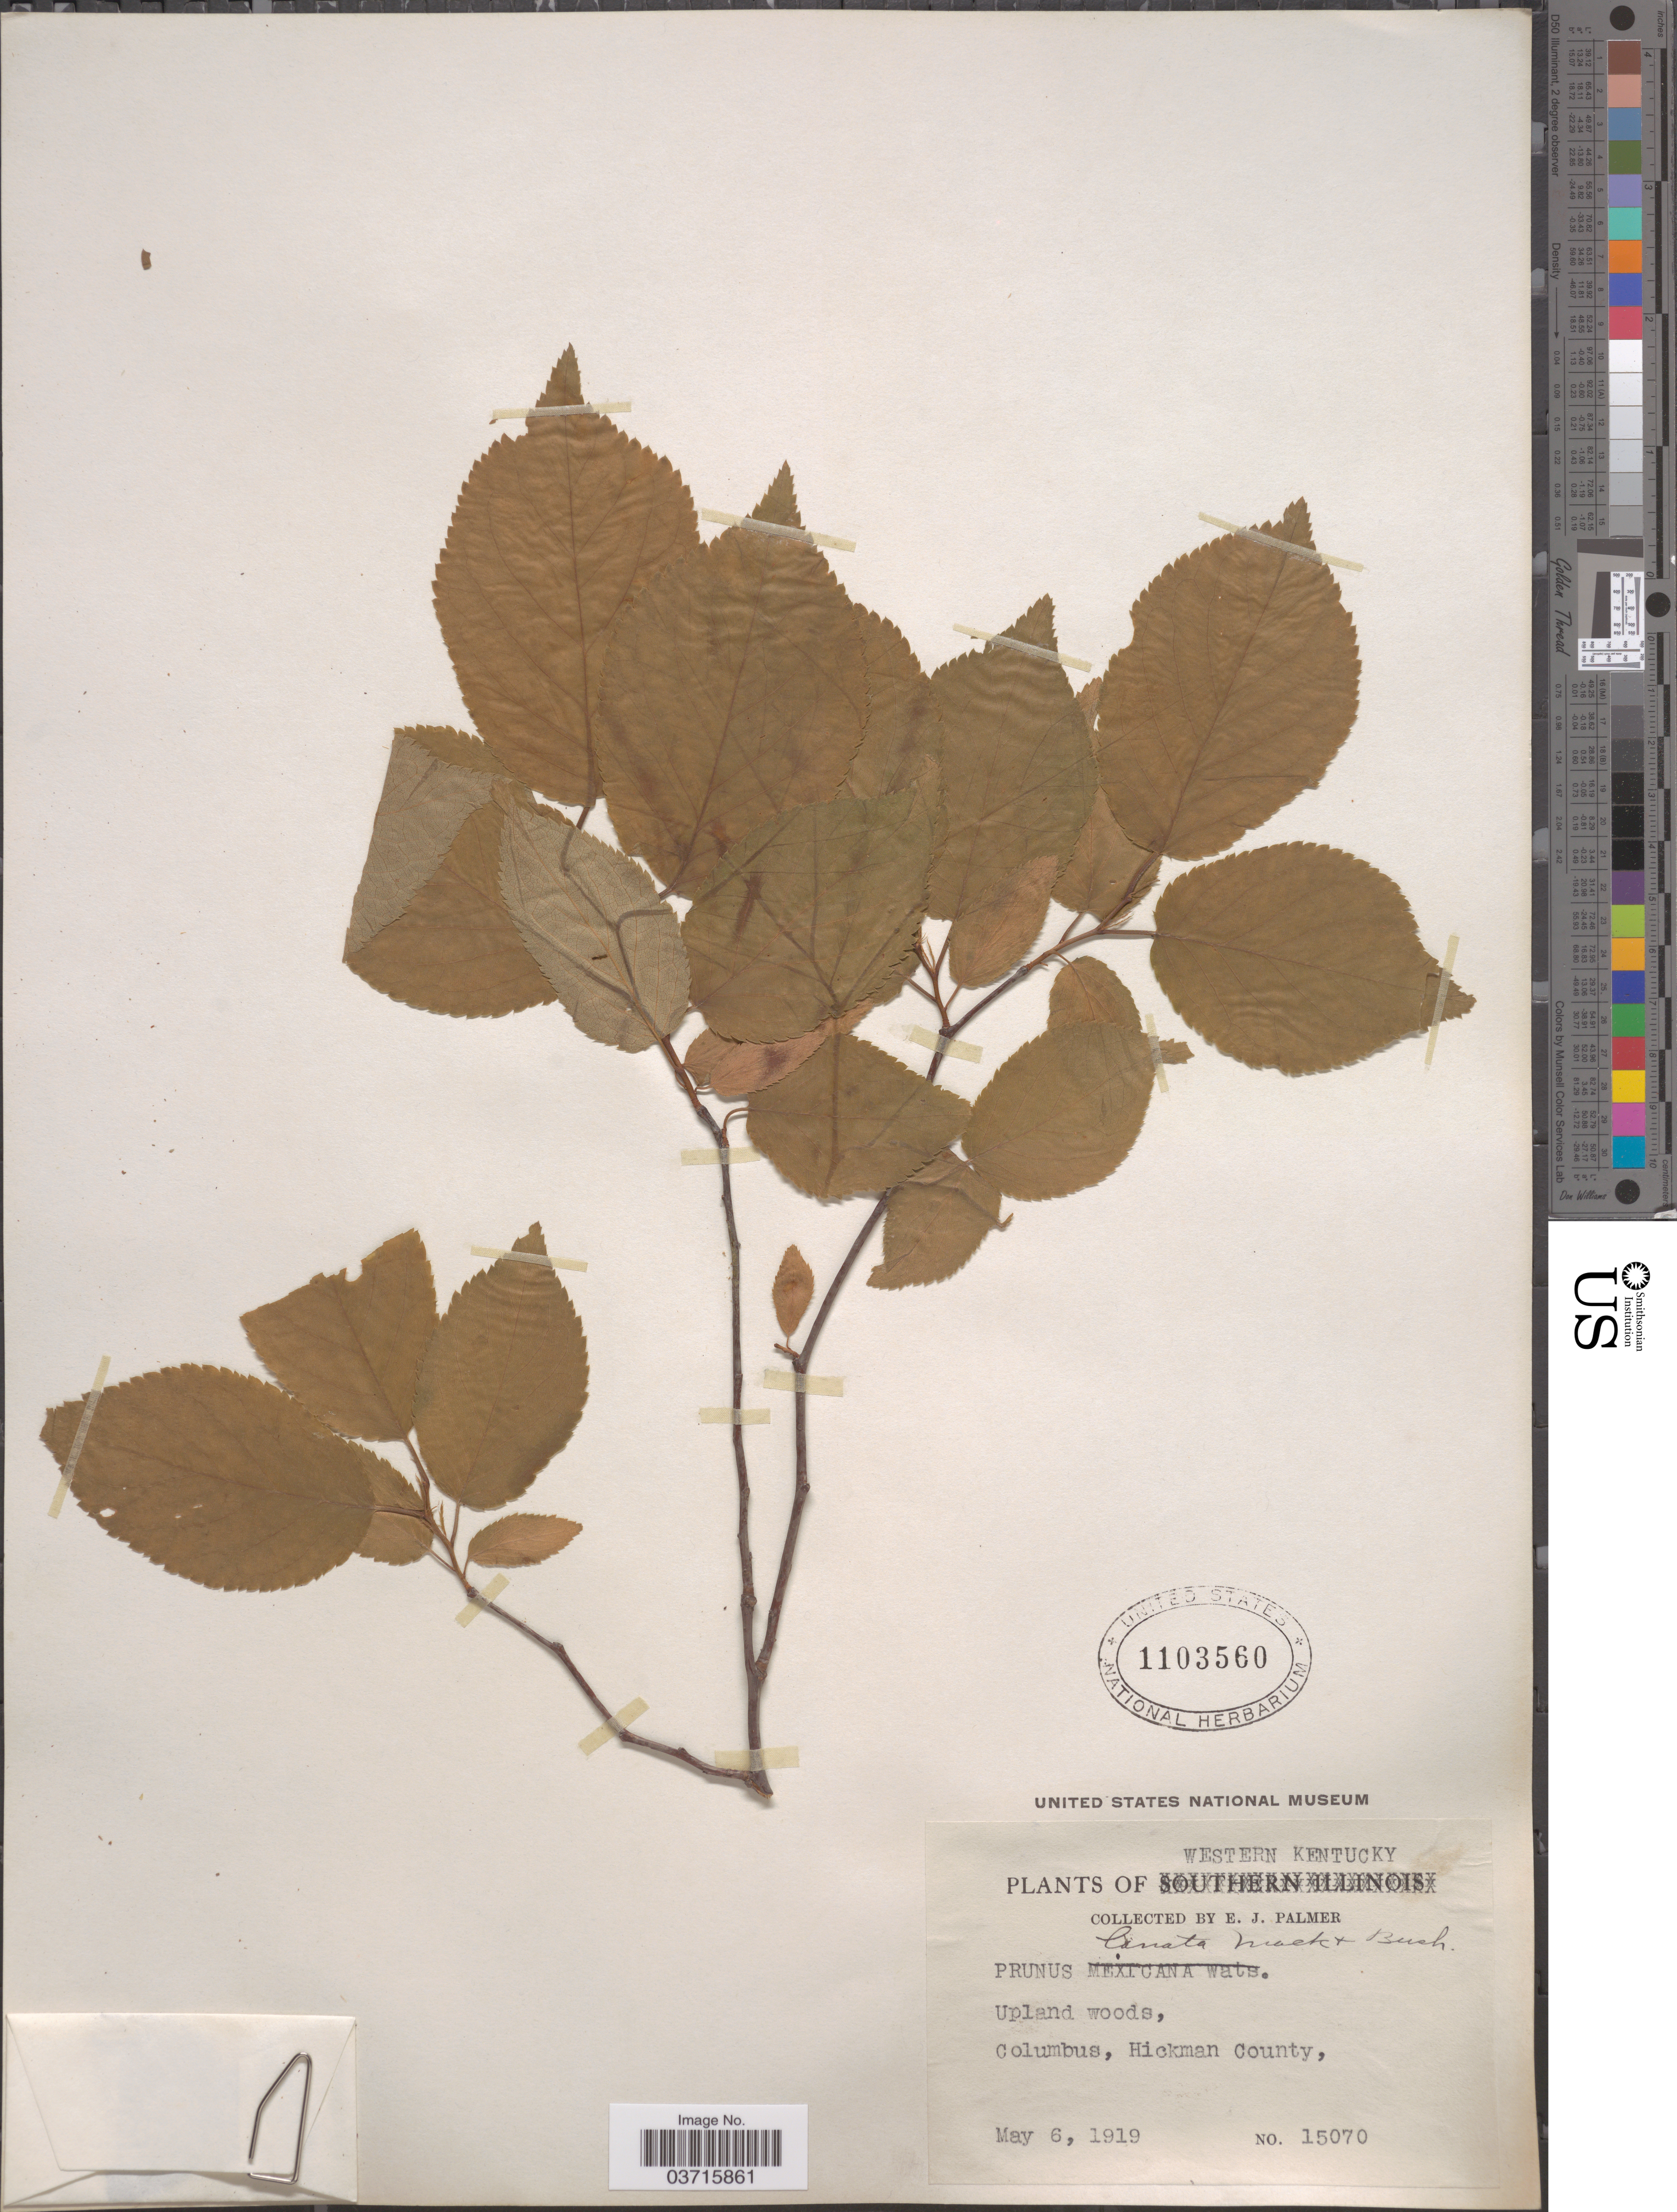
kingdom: Plantae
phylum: Tracheophyta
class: Magnoliopsida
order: Rosales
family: Rosaceae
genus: Prunus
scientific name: Prunus lanata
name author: (Sudw.) Mack. & Bush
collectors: E. J. Palmer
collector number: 15070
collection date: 1919-05-06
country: United States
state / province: Kentucky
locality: Western Kentucky. Upland woods, Columbus, Hickman County.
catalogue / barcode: US 1103560